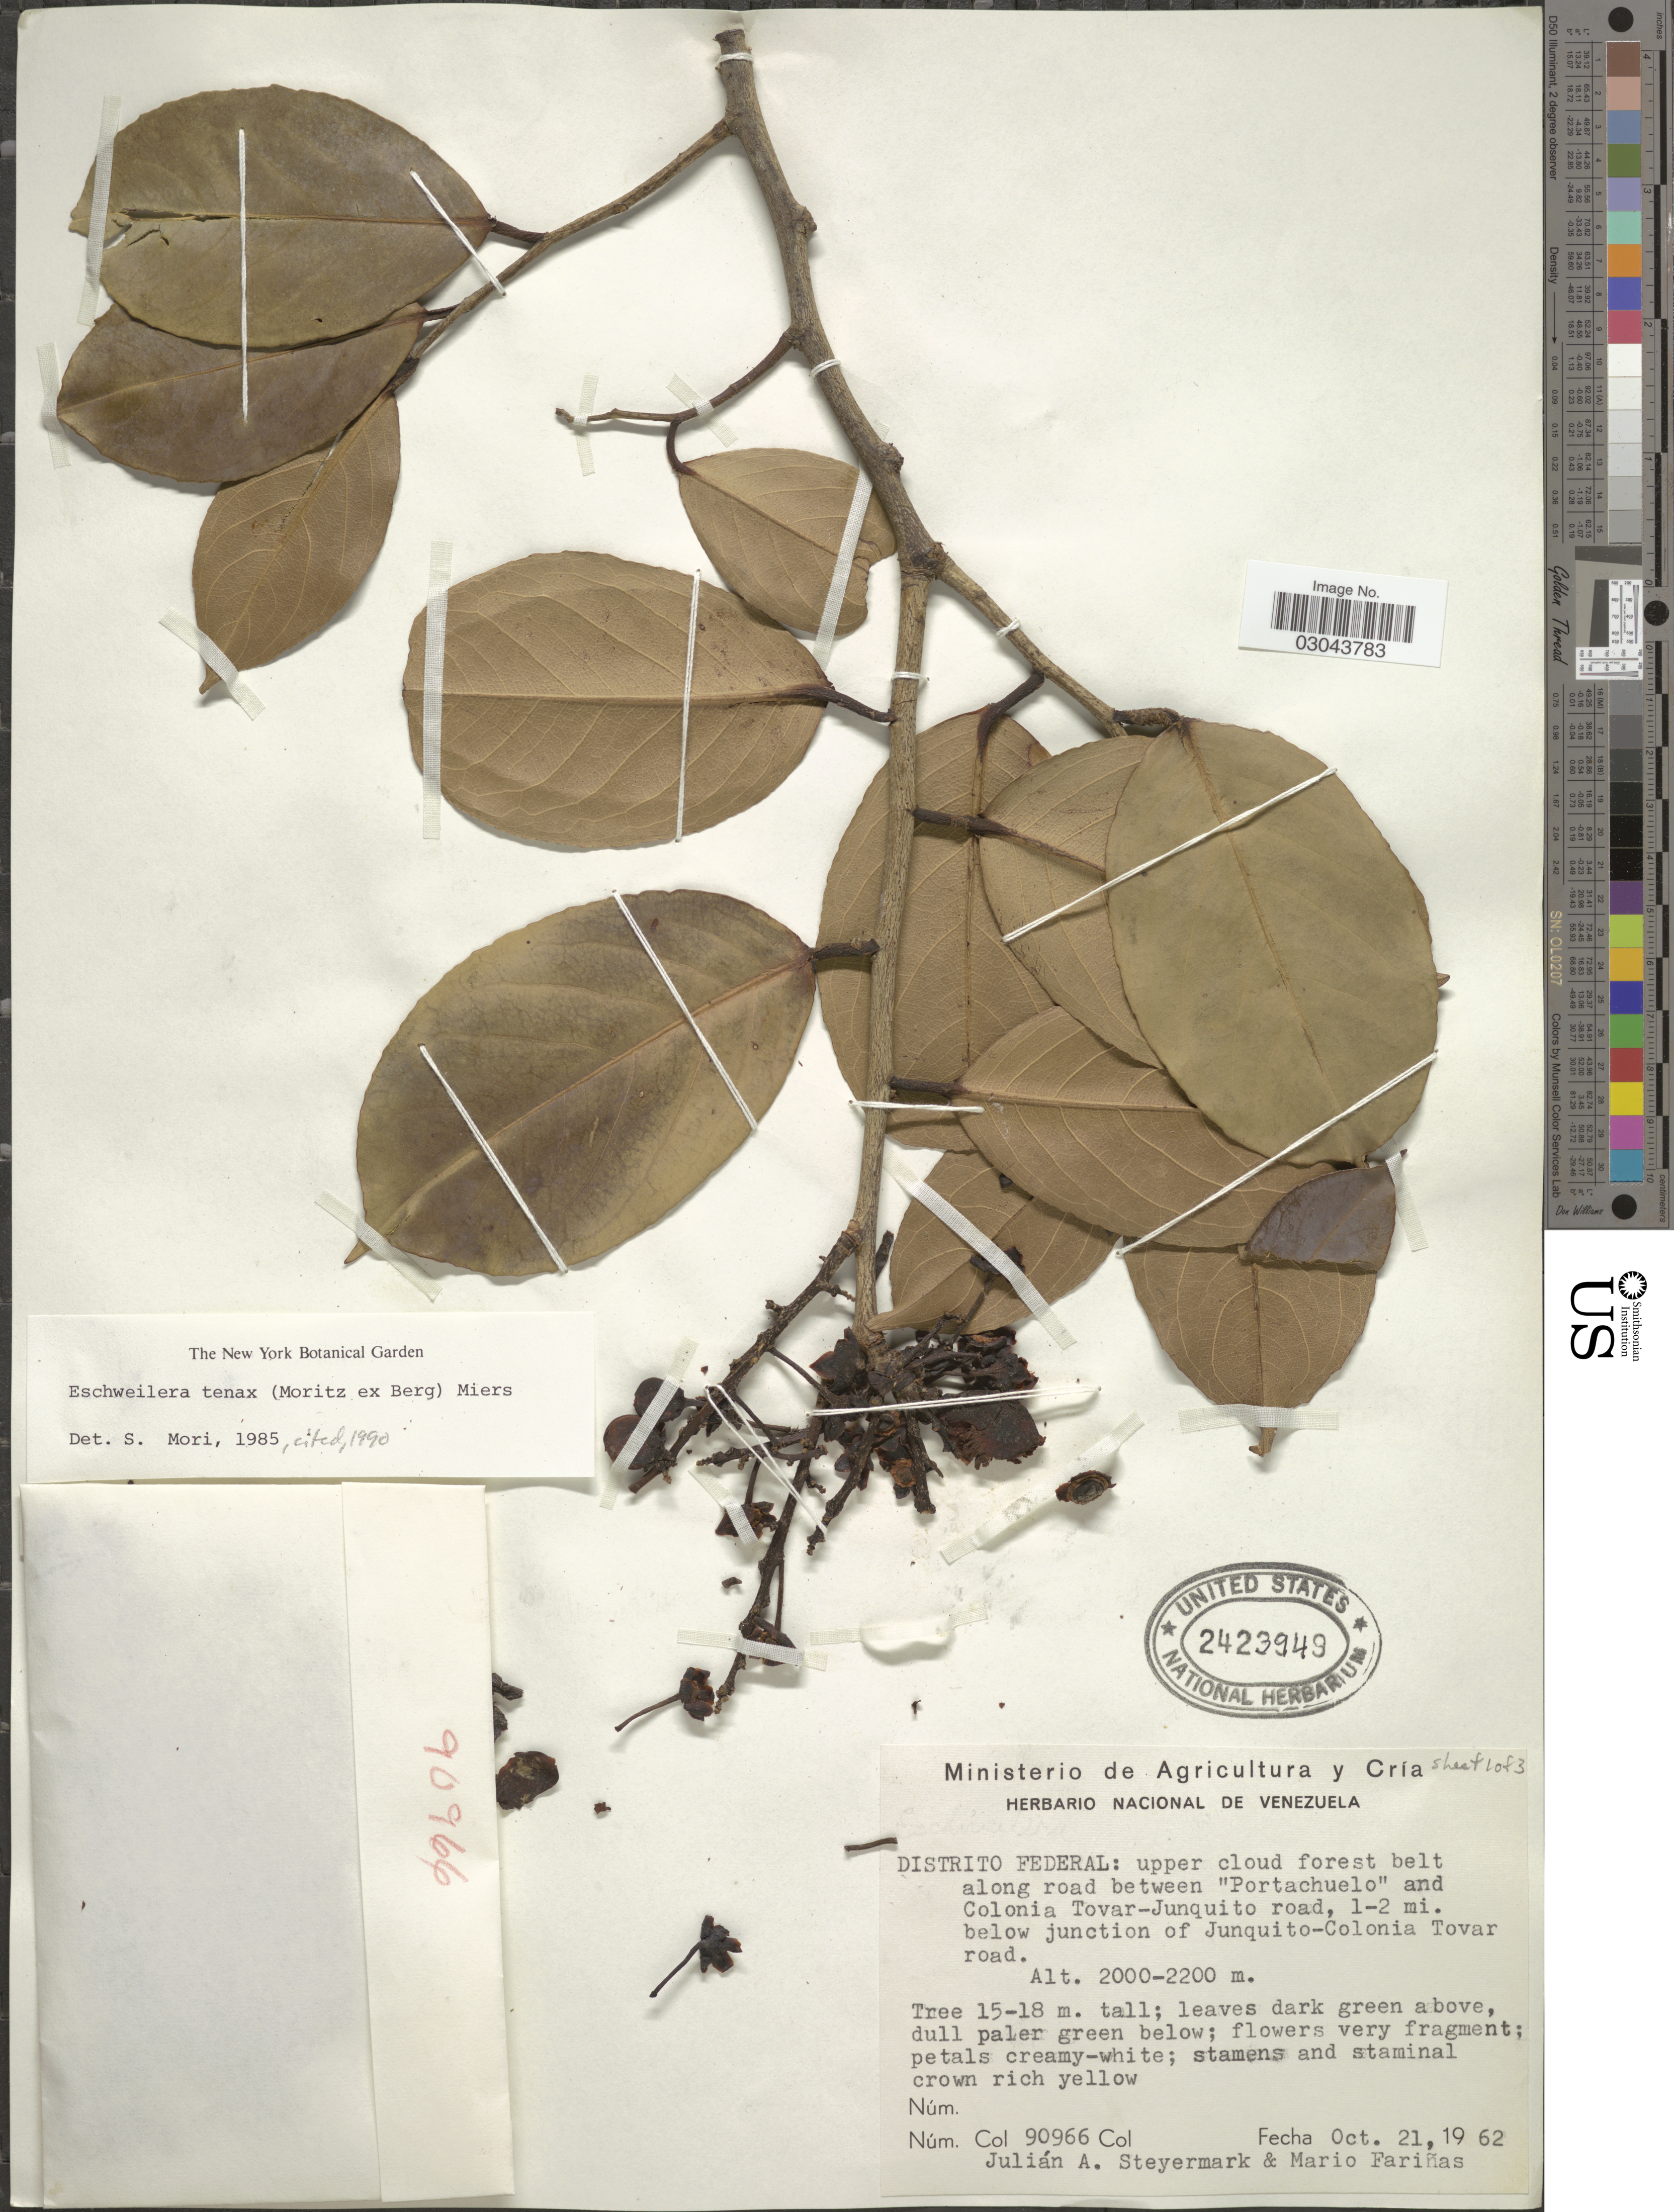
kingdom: Plantae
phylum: Tracheophyta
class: Magnoliopsida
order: Ericales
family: Lecythidaceae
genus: Eschweilera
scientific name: Eschweilera tenax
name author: (Moritz ex O. Berg) Miers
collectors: J. Steyermark & M. Fariñas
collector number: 90966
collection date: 1962-10-21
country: Venezuela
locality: Distrito Federal: upper cloud forest belt along road between "Portachuelo" and Colonia Tovar-Junquito road, 1-2 mi. below junction of Junquito-Colonia Tovar road.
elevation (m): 2000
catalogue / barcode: US 2423949